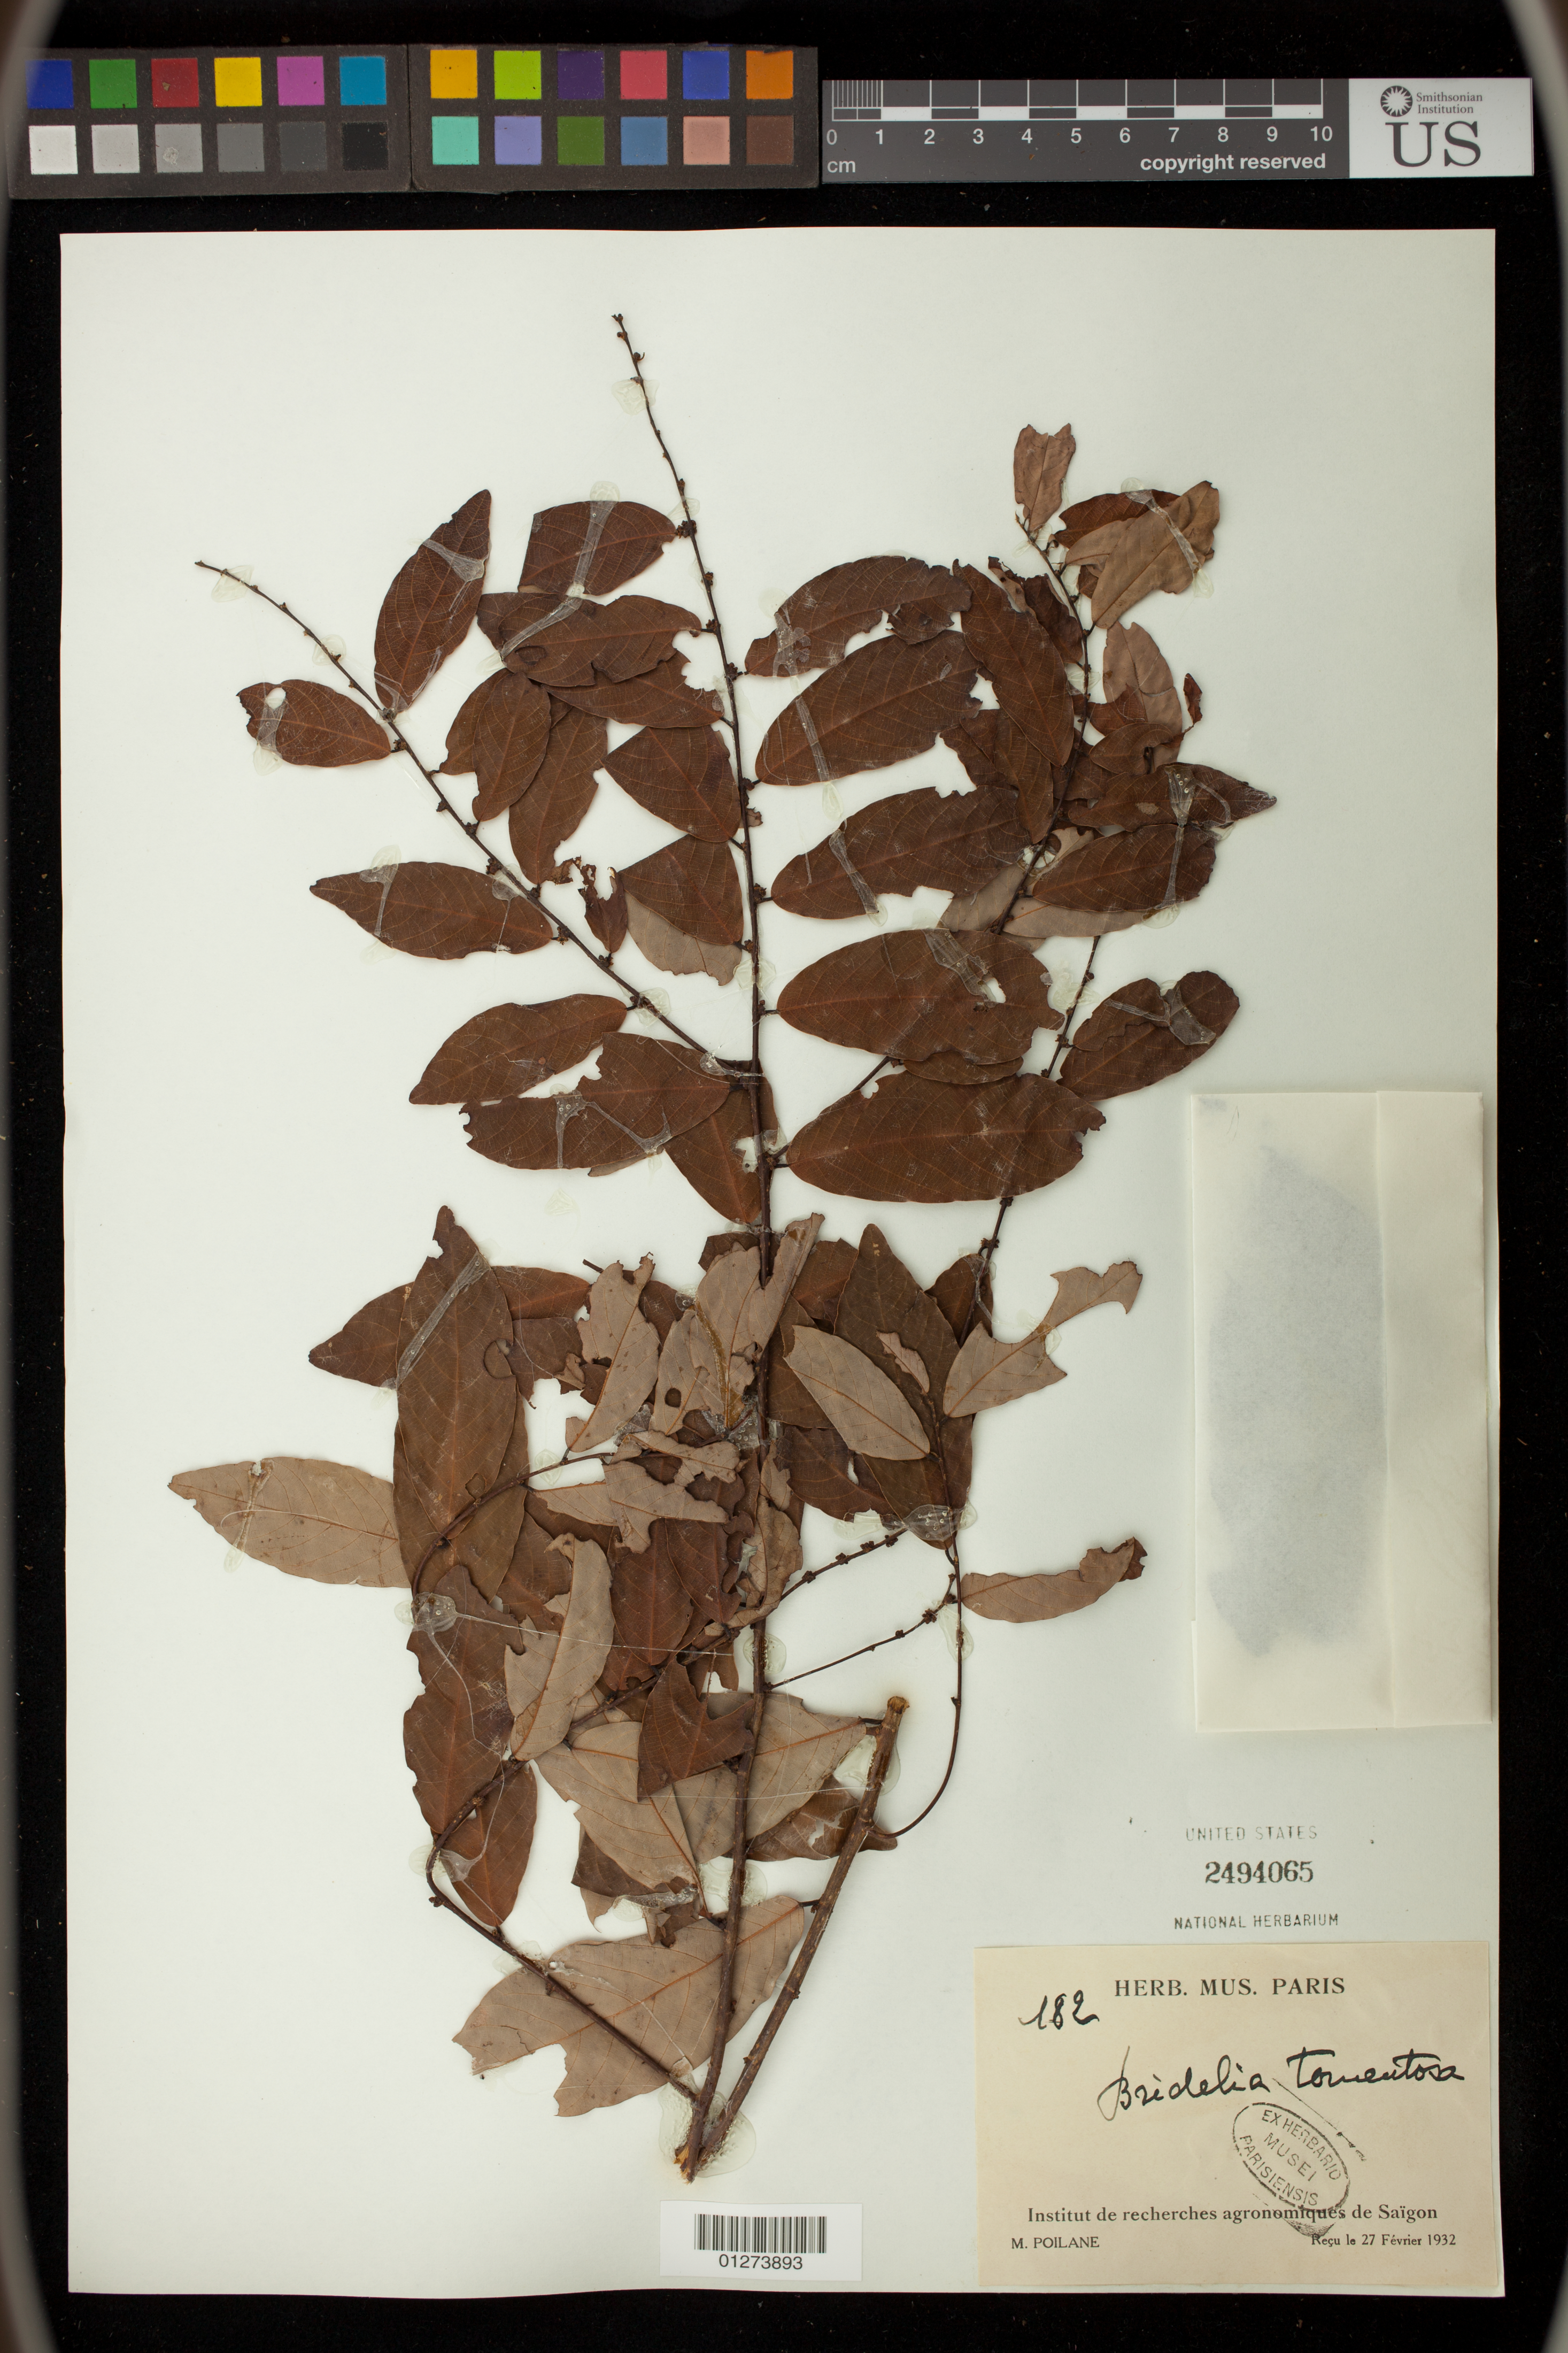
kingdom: Plantae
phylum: Tracheophyta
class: Magnoliopsida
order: Malpighiales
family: Phyllanthaceae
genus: Bridelia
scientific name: Bridelia tomentosa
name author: Blume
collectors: M. Poilane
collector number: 182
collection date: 1932-02-27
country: Vietnam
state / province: Ho Chi Minh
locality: Saigon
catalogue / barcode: US 2494065